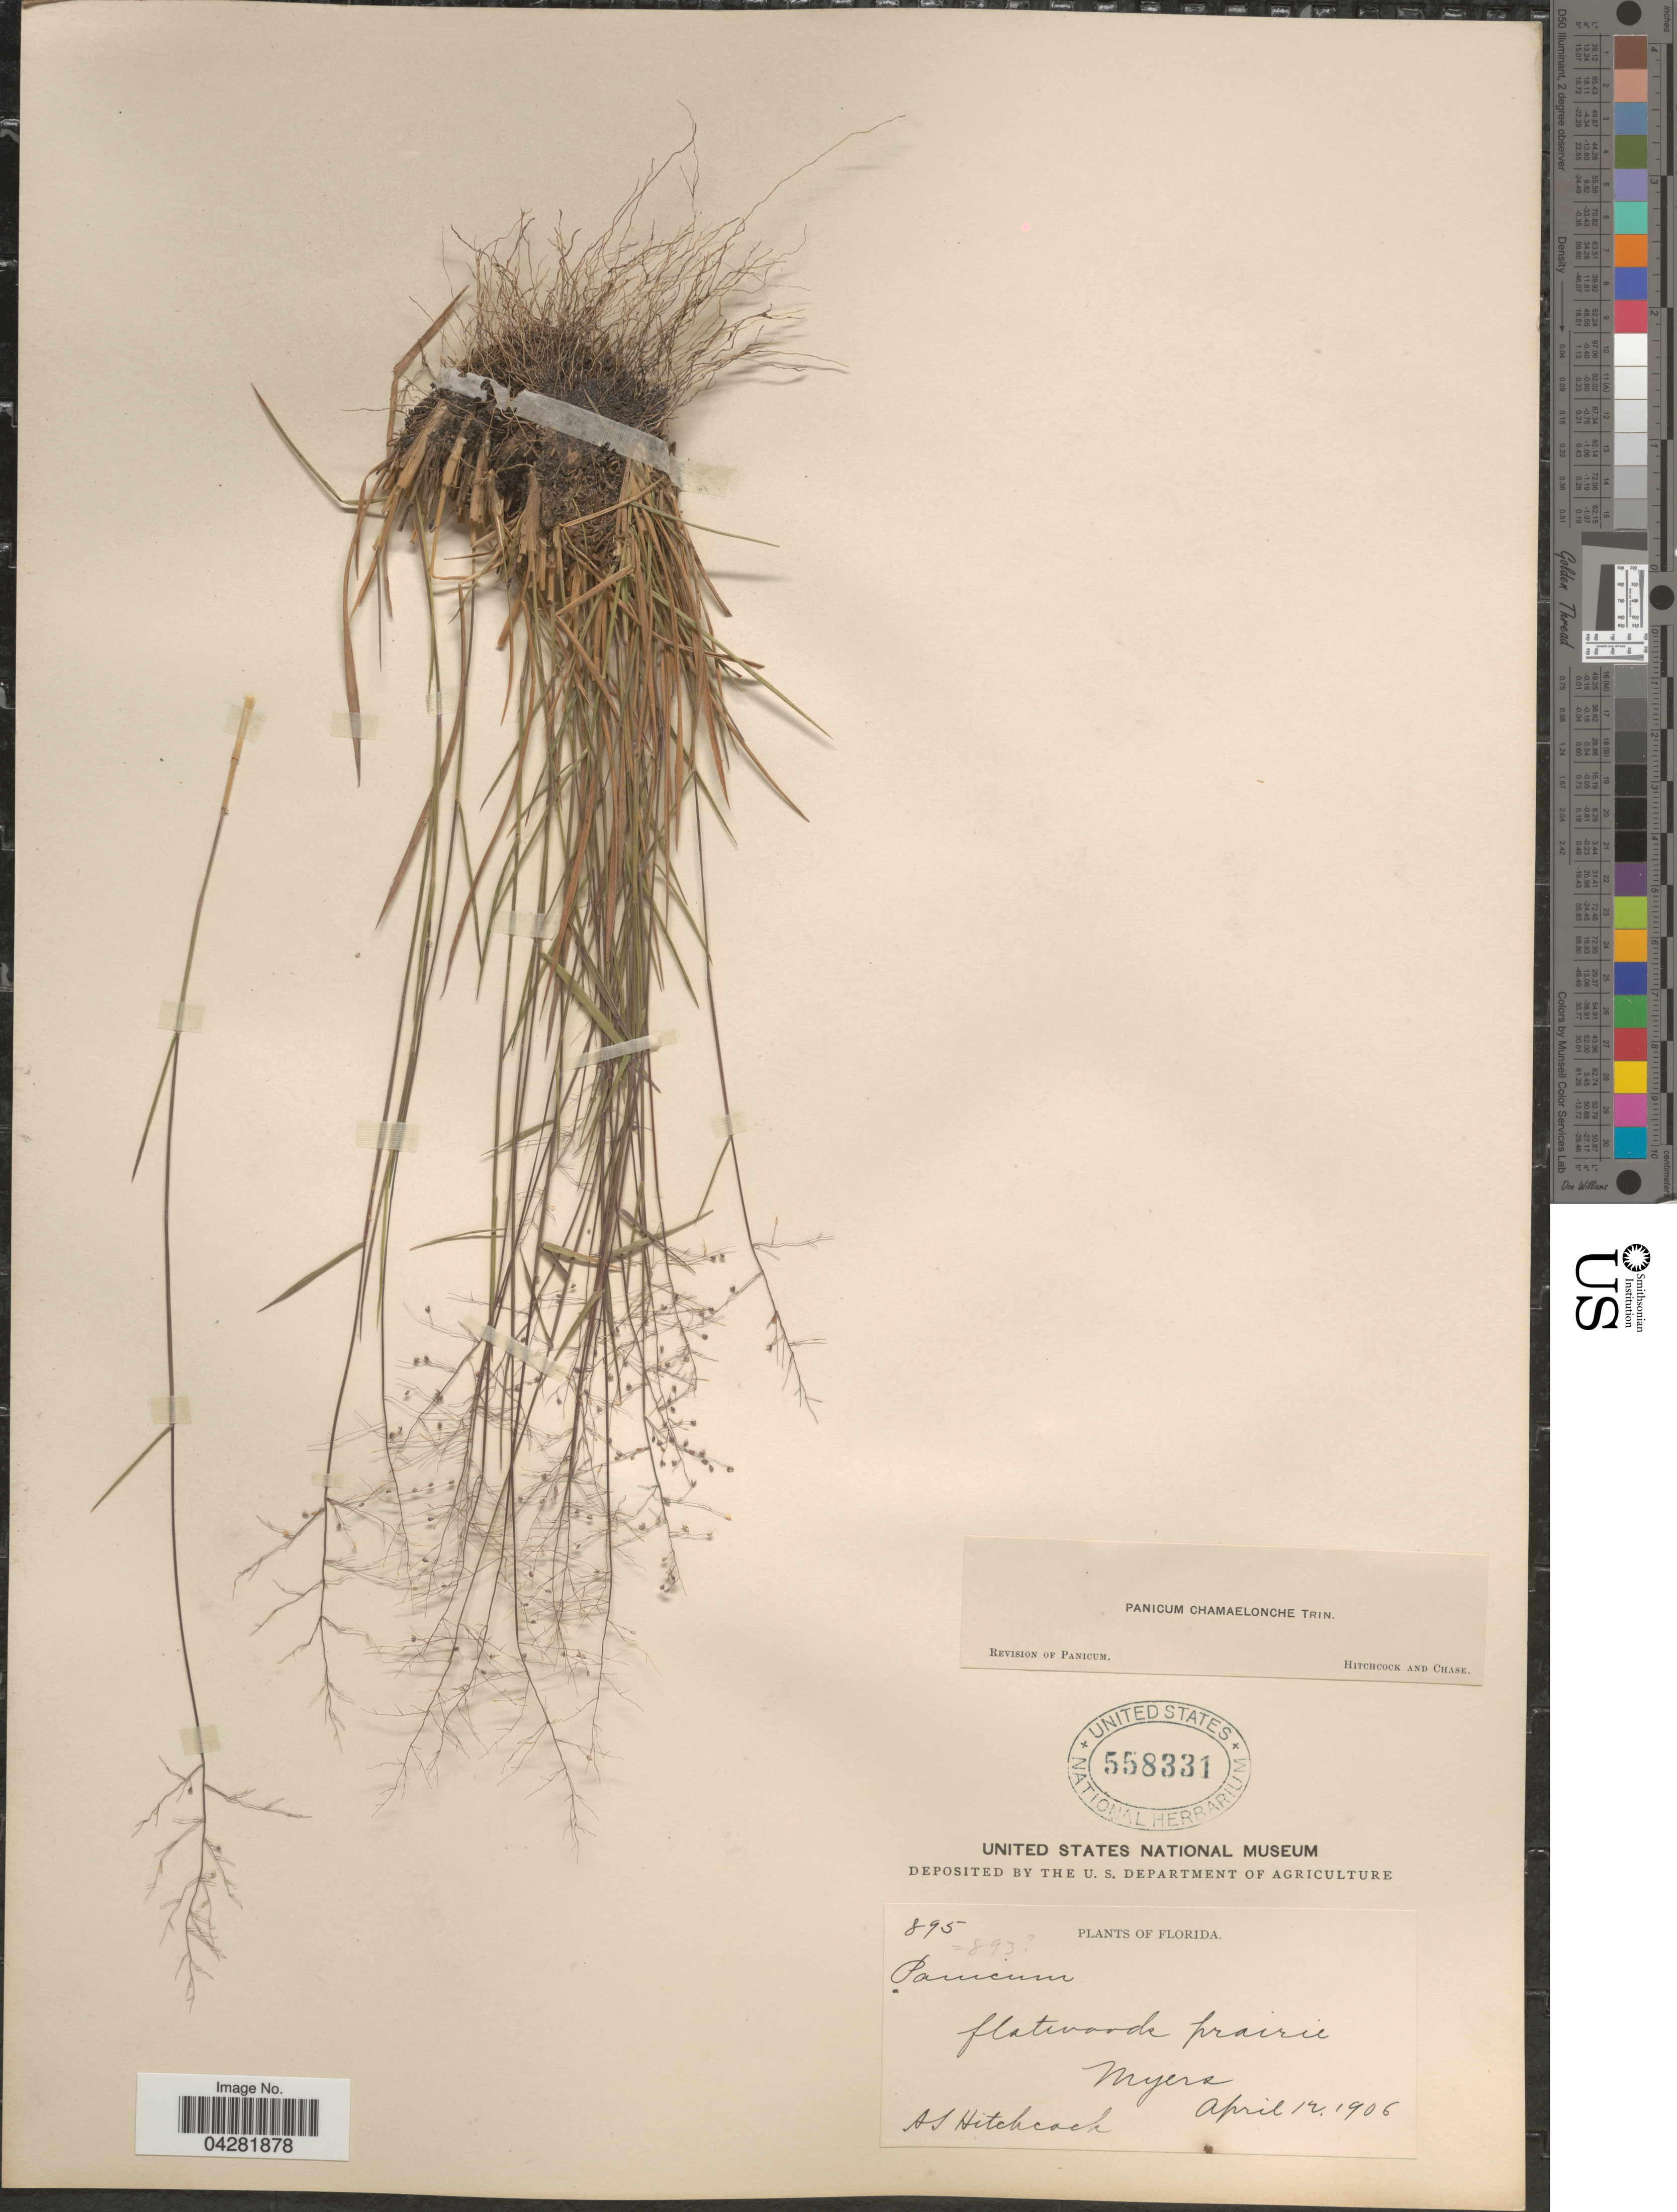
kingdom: Plantae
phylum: Tracheophyta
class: Liliopsida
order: Poales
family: Poaceae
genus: Dichanthelium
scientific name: Dichanthelium ensifolium var. ensifolium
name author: (Baldwin ex Elliot) Gould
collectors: A. S. Hitchcock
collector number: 895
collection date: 1906-04-12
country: United States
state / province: Florida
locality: Myers.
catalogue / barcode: US 558331